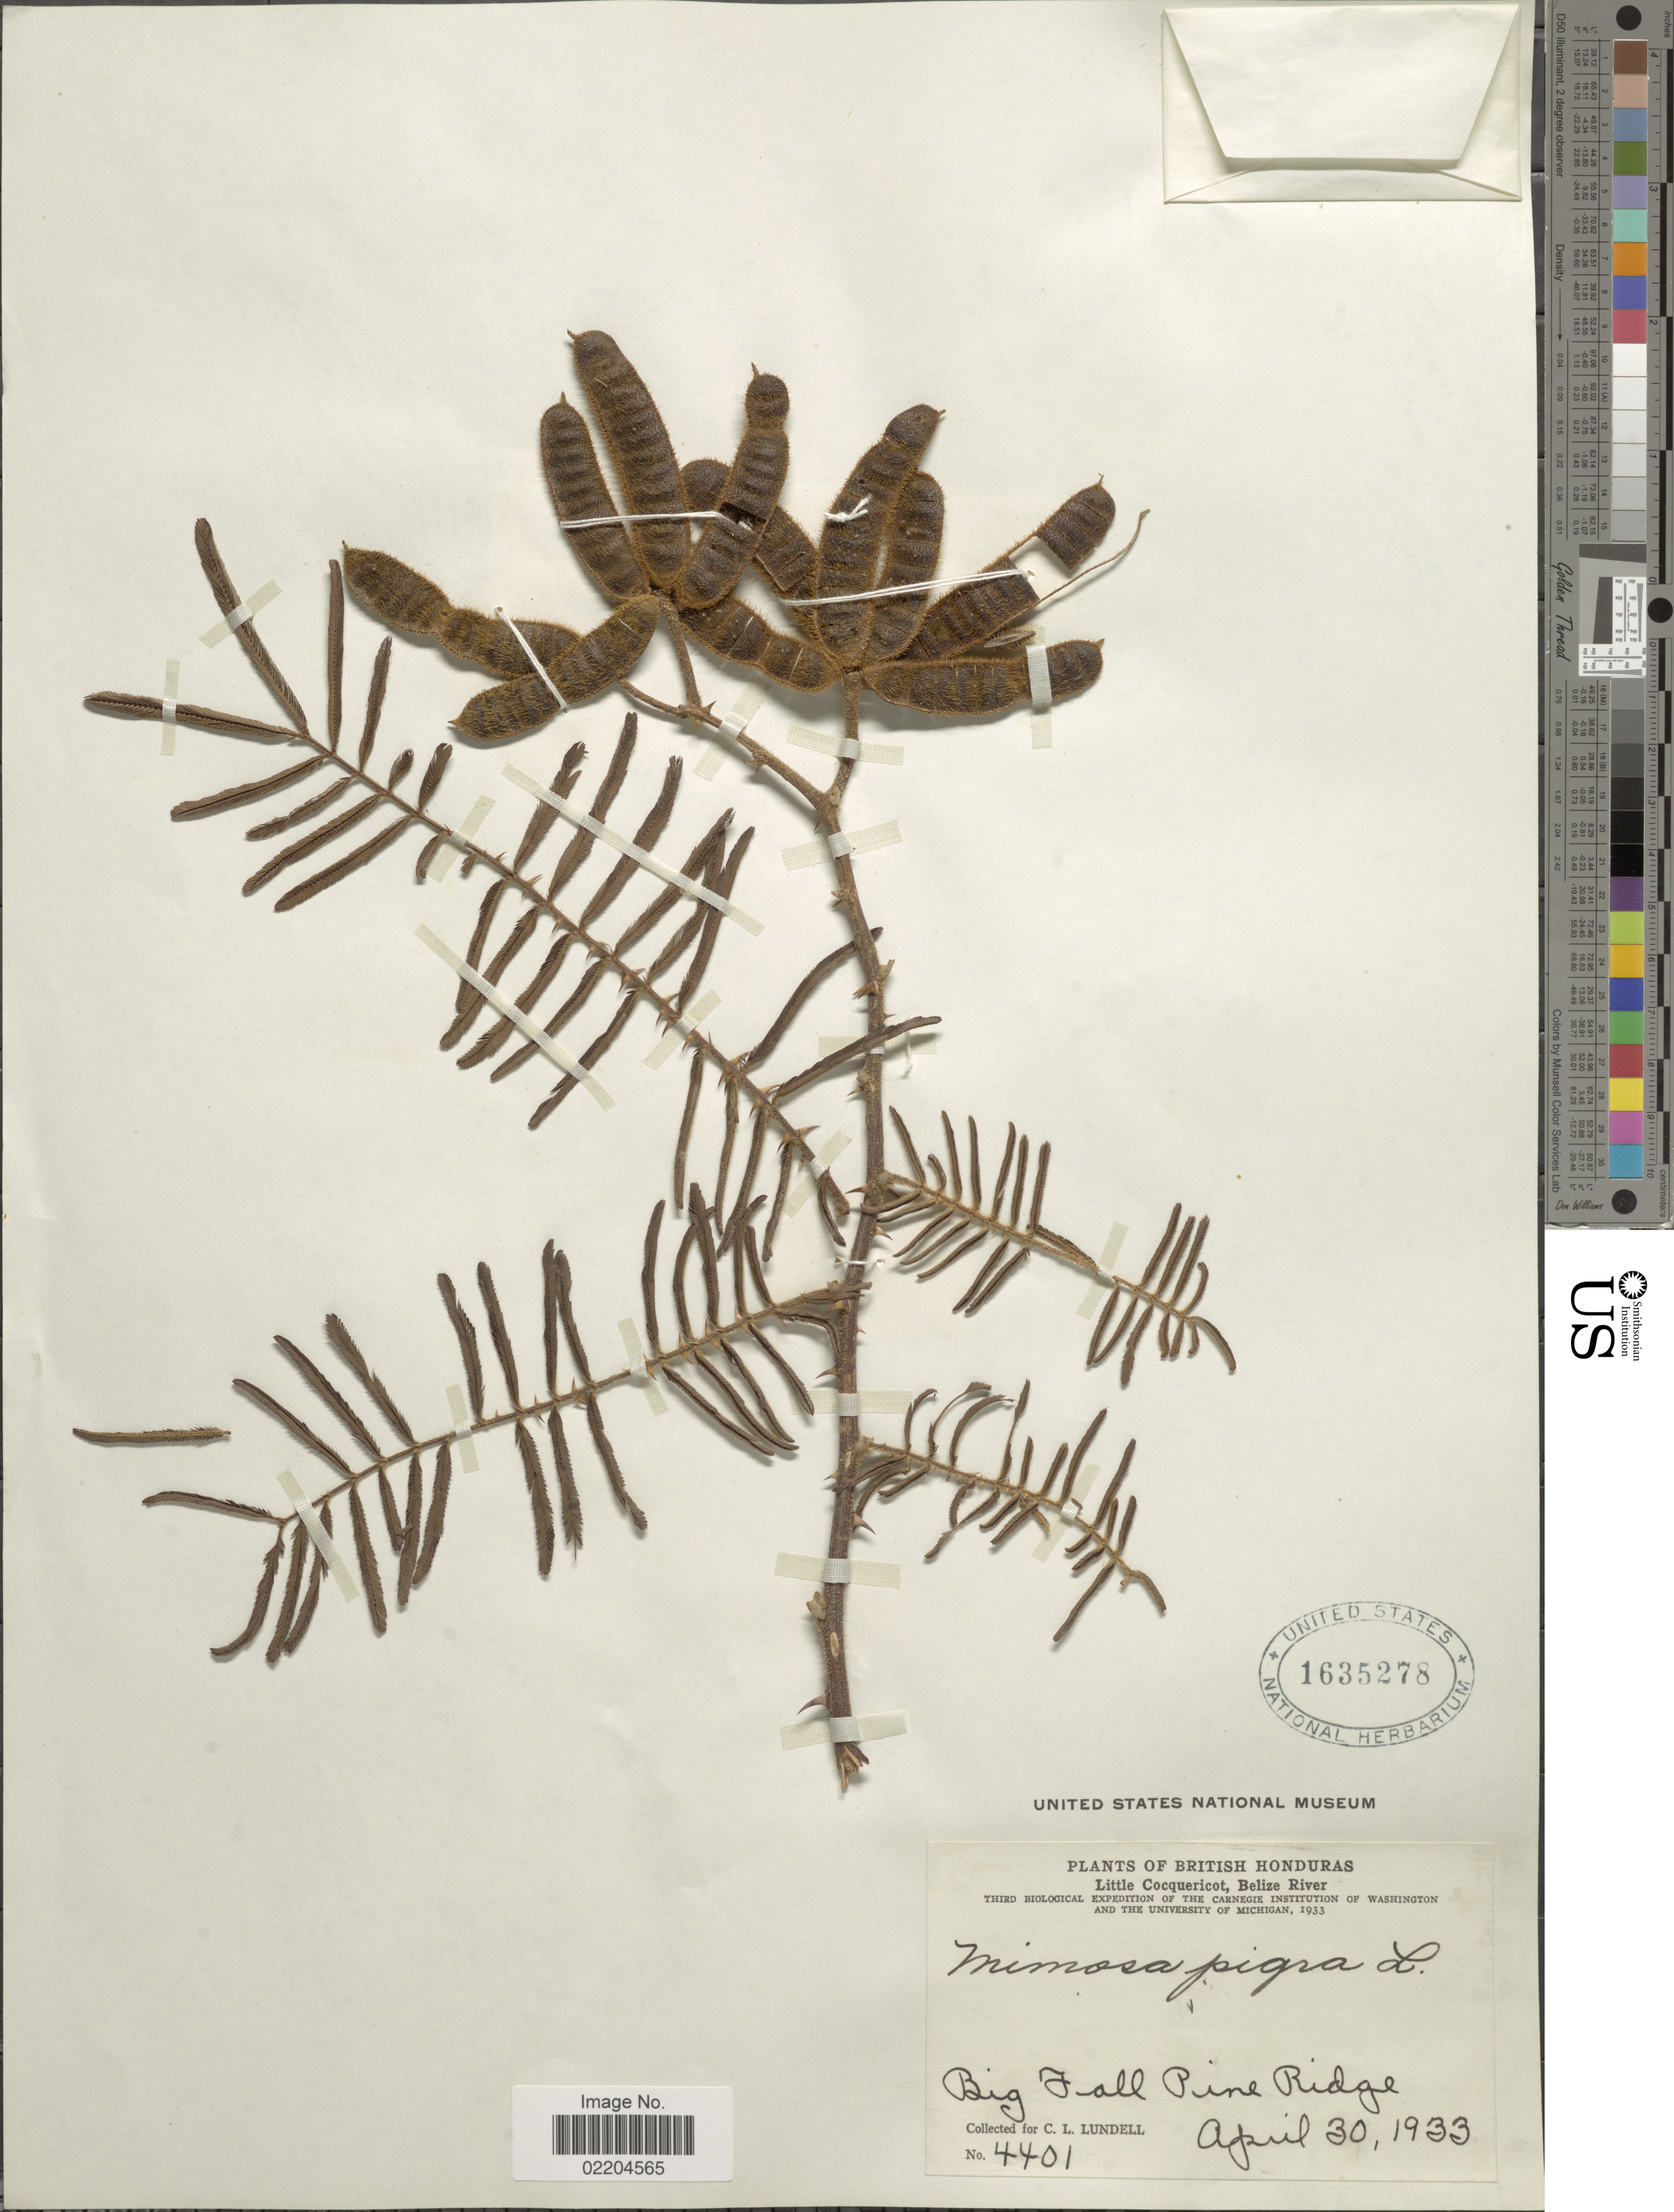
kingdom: Plantae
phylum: Tracheophyta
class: Magnoliopsida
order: Fabales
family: Fabaceae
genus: Mimosa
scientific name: Mimosa pigra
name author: L.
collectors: C. L. Lundell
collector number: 4401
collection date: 1933-04-30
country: Belize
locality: Big Fall Pine Ridge. British Honduras, Little Cocquericot, Belize river,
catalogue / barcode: US 1635278